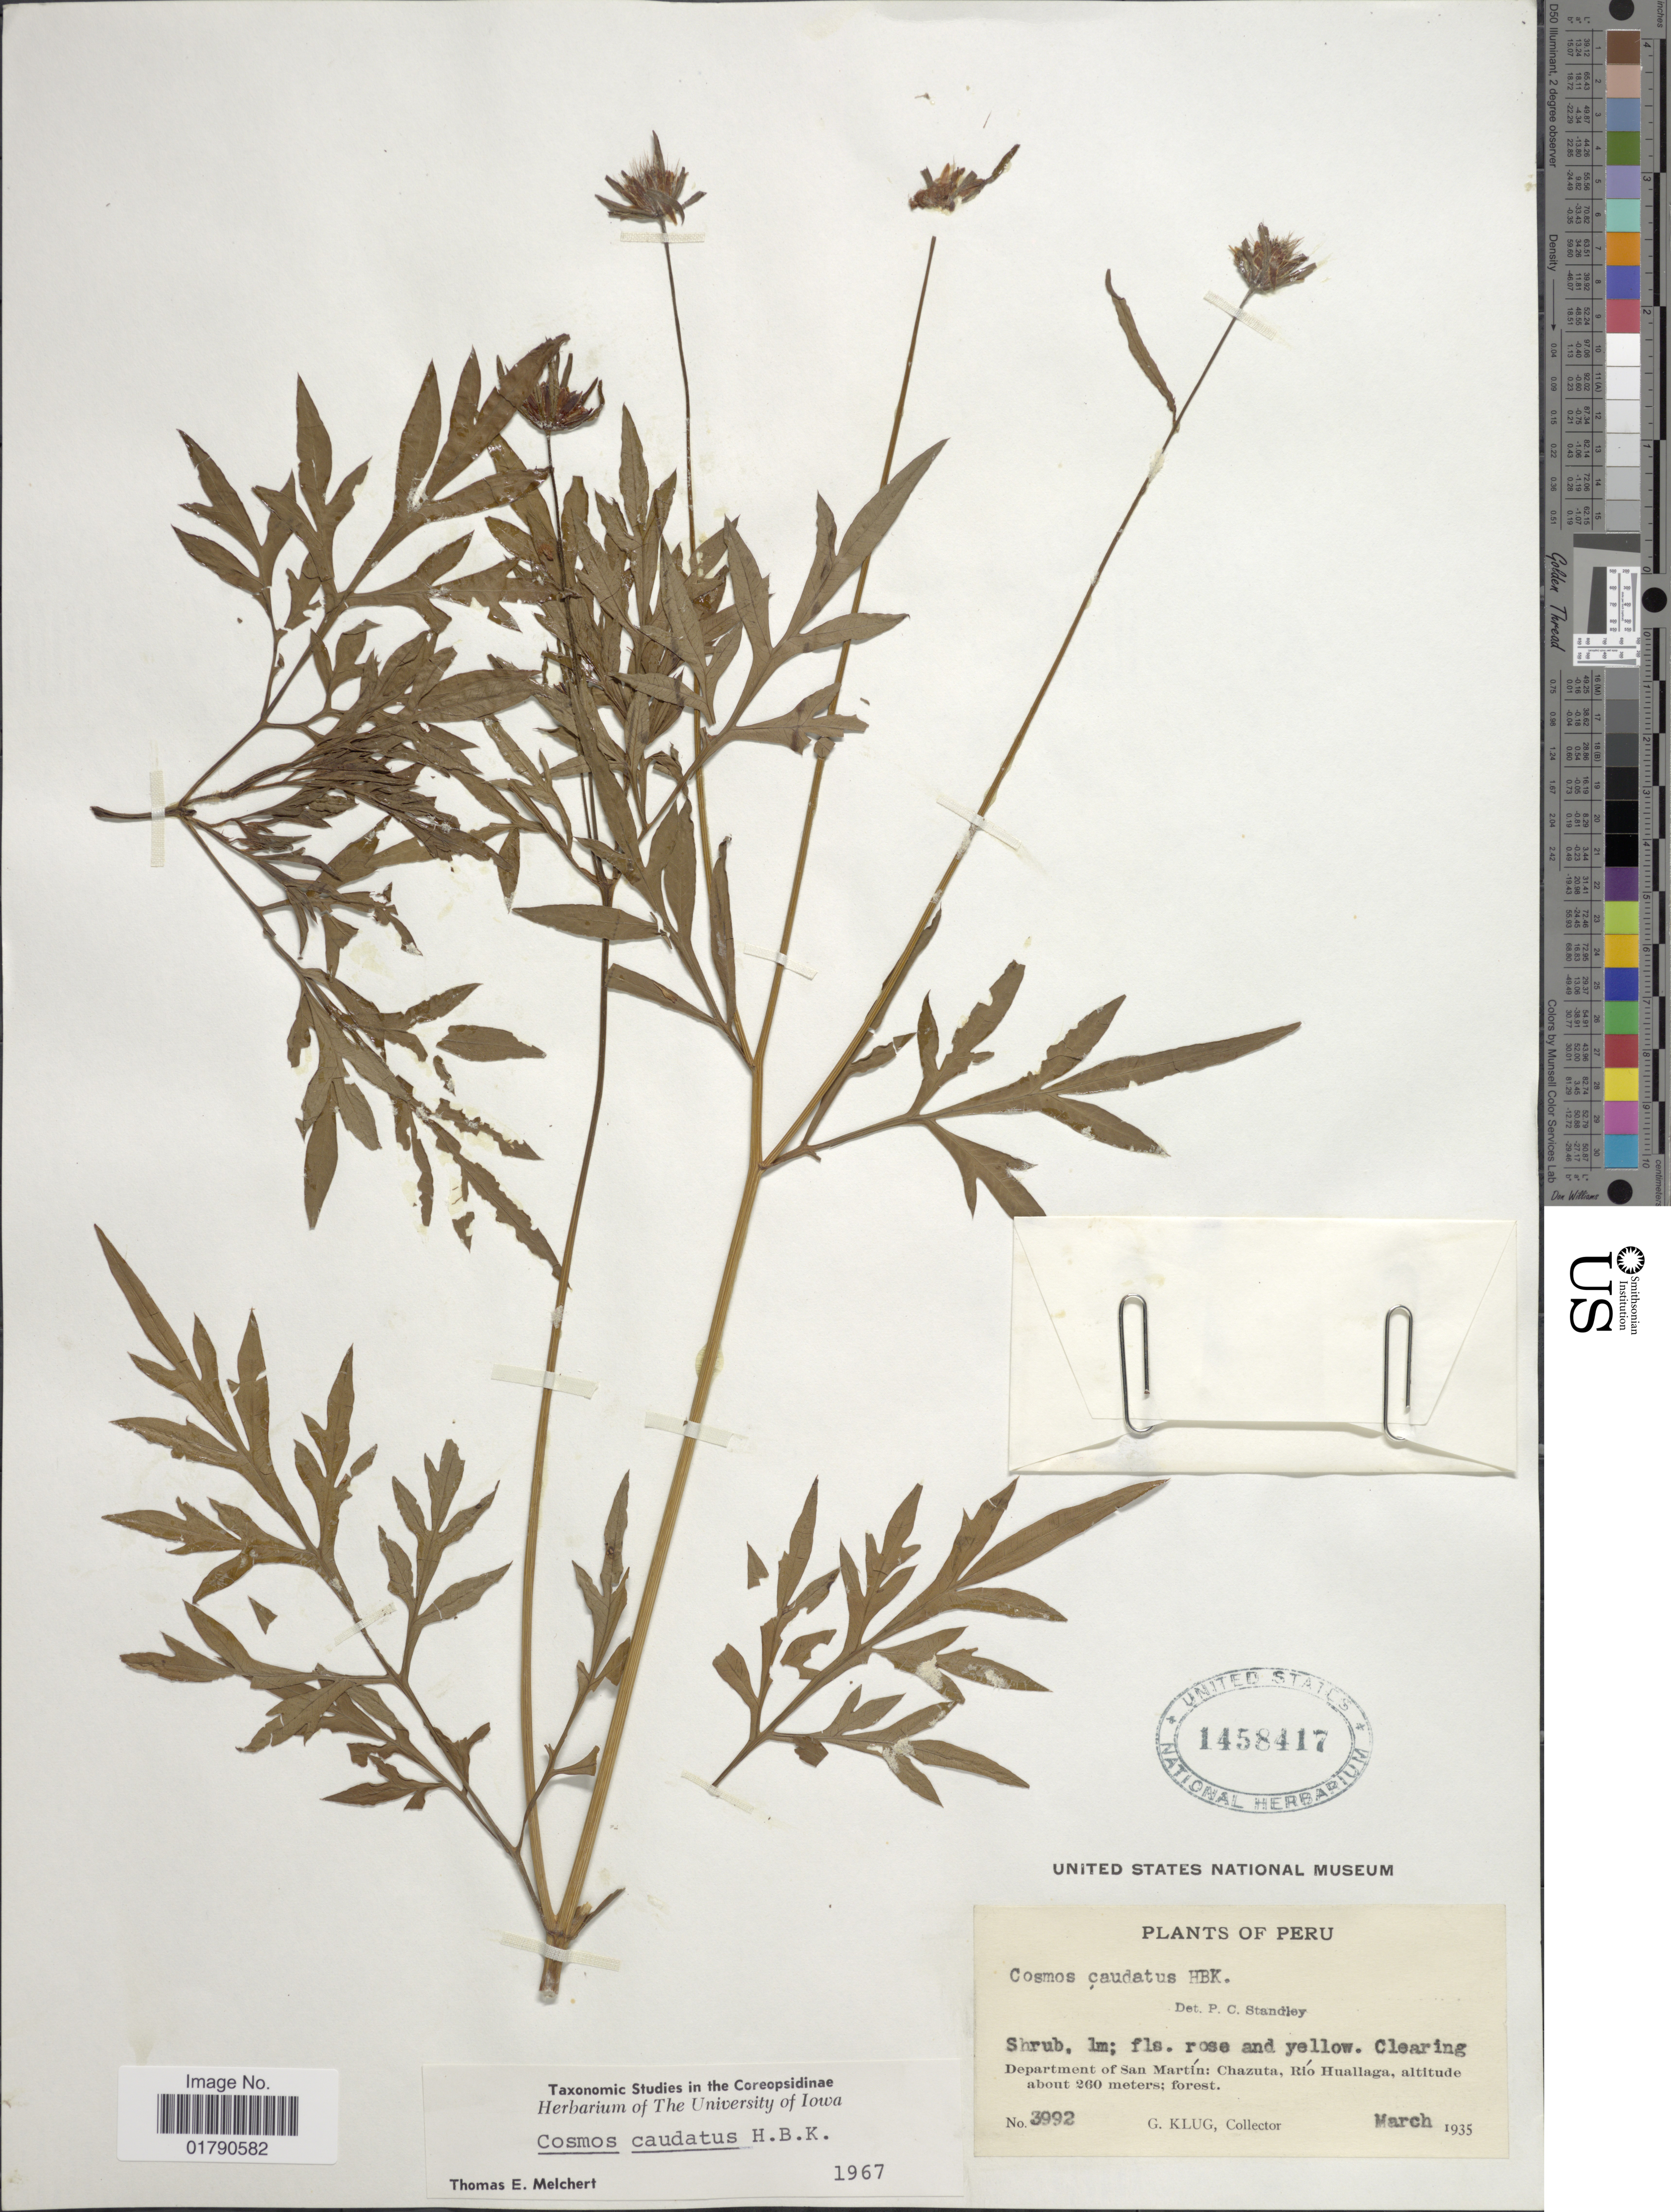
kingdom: Plantae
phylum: Tracheophyta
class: Magnoliopsida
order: Asterales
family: Asteraceae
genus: Cosmos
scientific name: Cosmos caudatus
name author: Kunth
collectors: G. Klug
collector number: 3992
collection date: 1935-03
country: Peru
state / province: San Martín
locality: Chazuta, Rio Huallaga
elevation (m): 260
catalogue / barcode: US 1458417